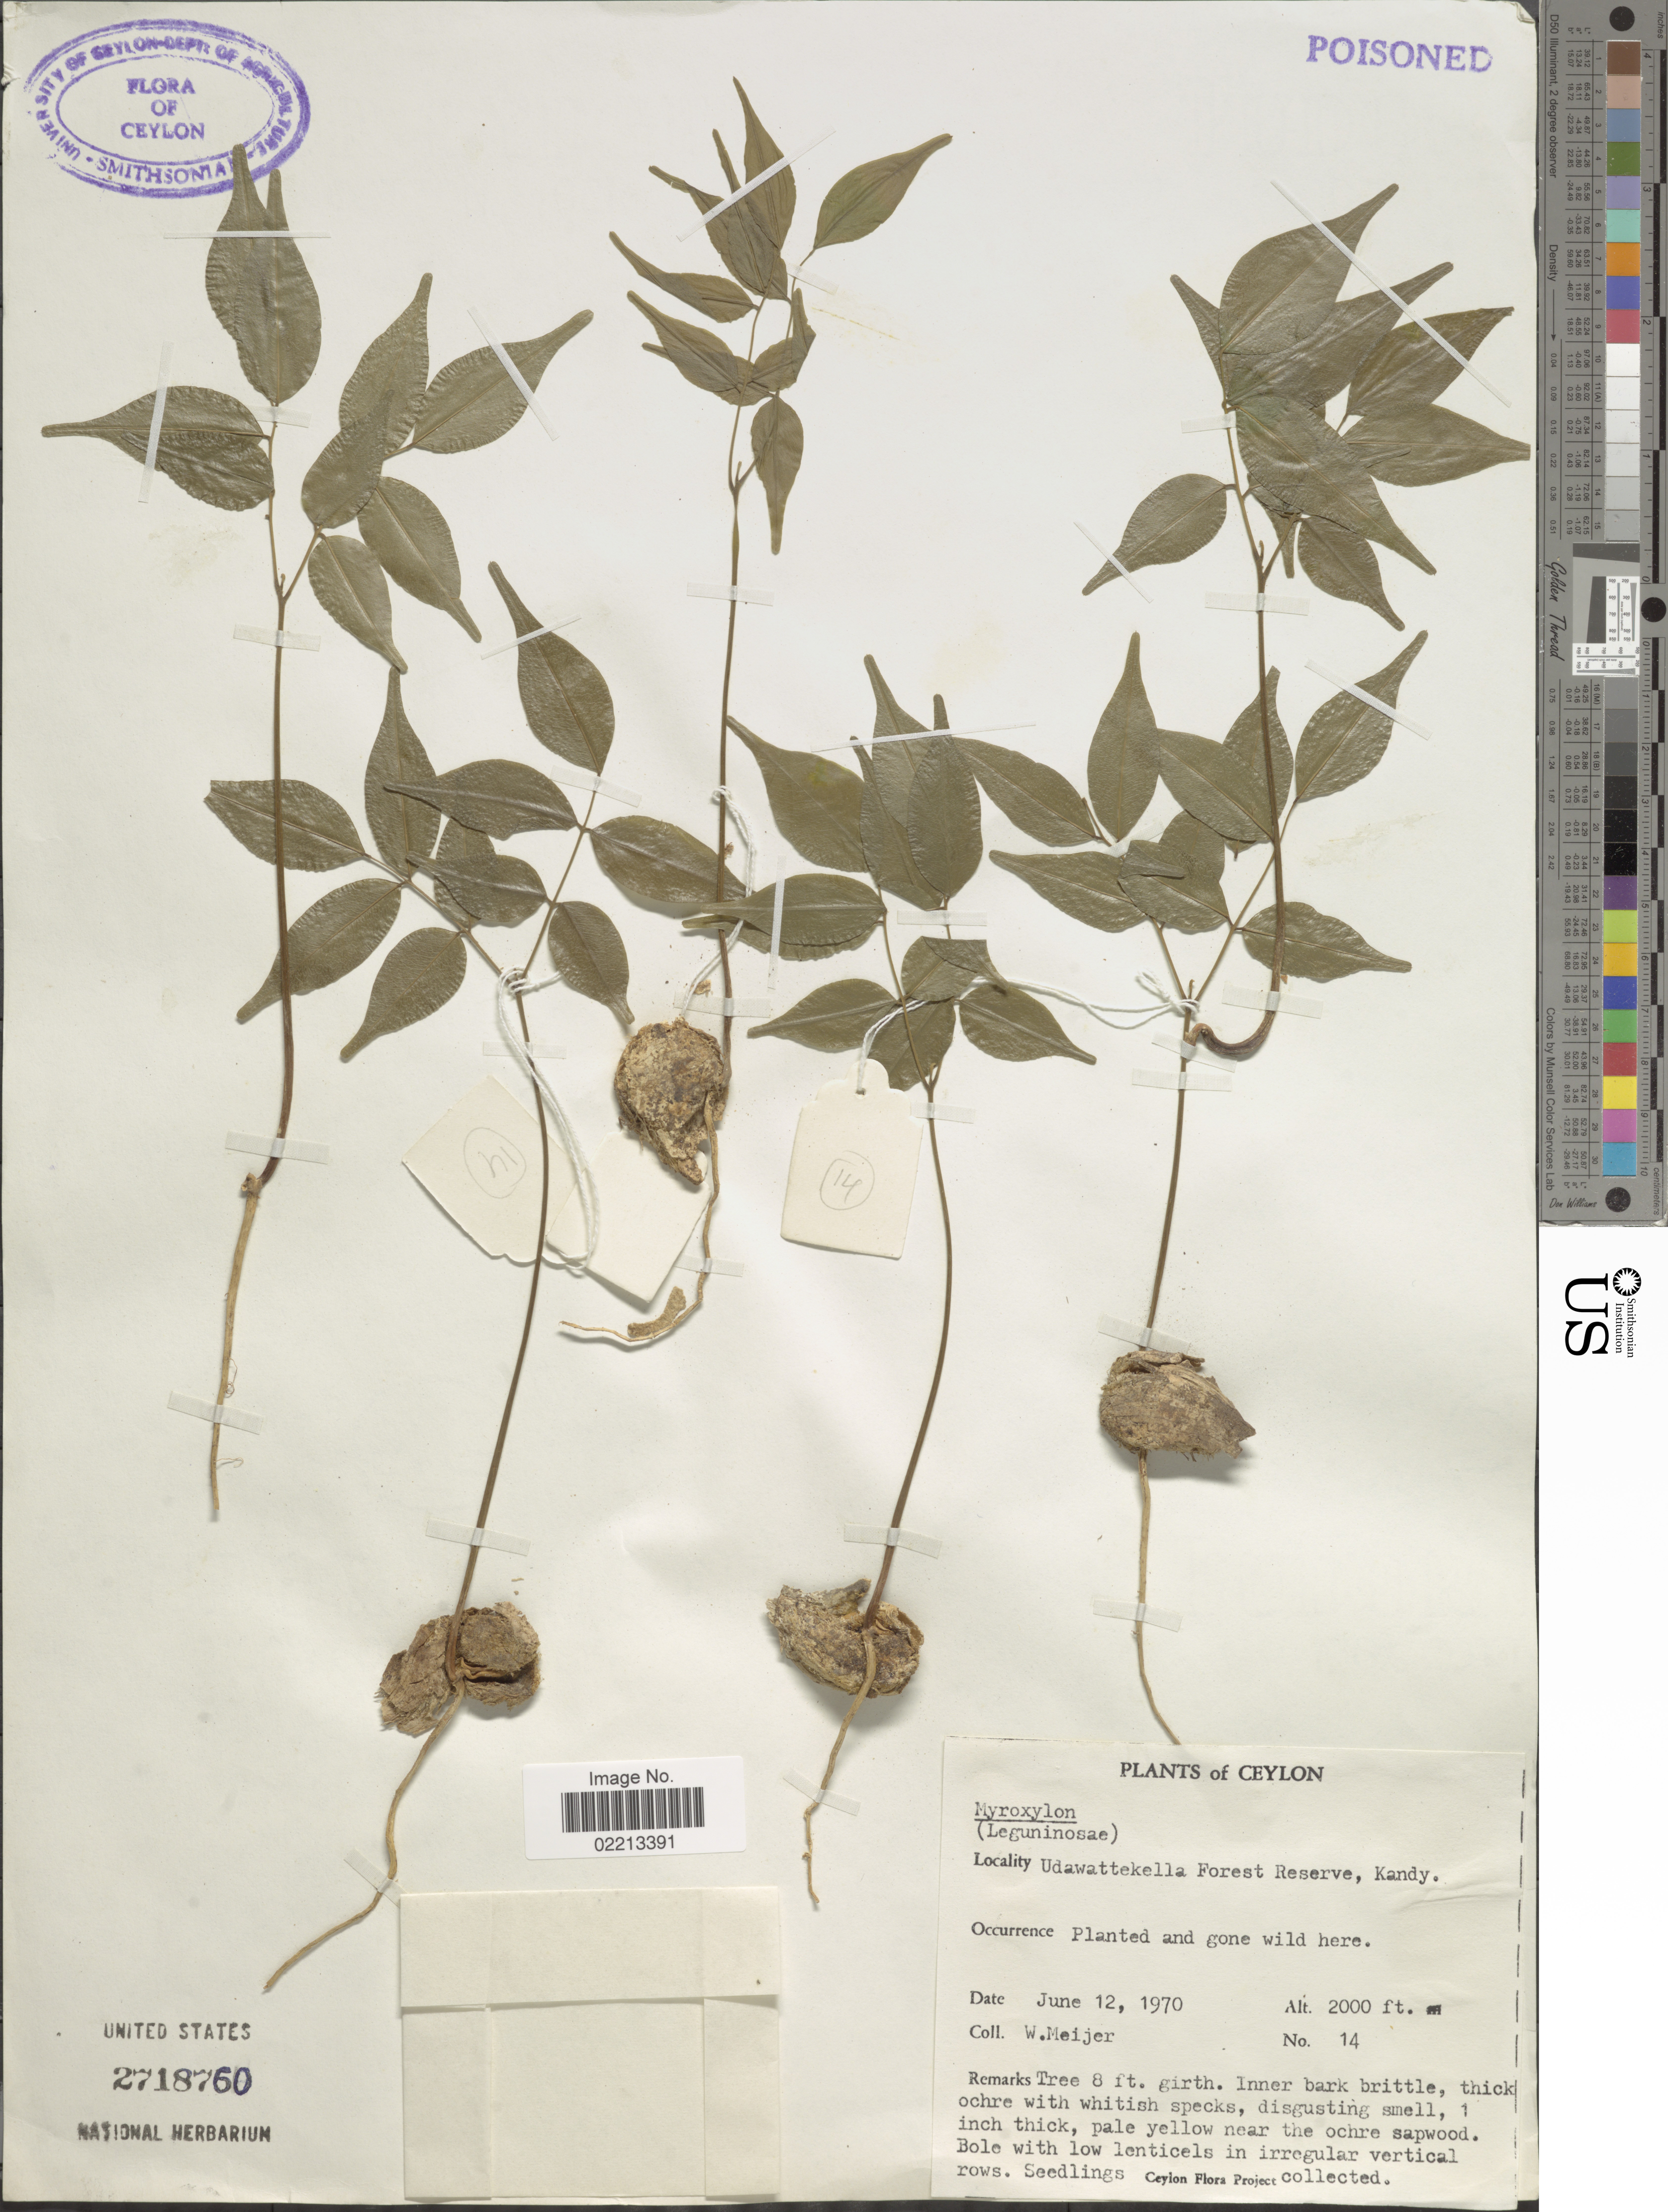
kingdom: Plantae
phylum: Tracheophyta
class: Magnoliopsida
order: Fabales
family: Fabaceae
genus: Myroxylon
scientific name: Myroxylon sp.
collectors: W. Meijer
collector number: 14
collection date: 1970-06-12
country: Sri Lanka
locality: Ceylon, Udawattekella Forest Reserve, Kandy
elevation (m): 610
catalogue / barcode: US 2718760